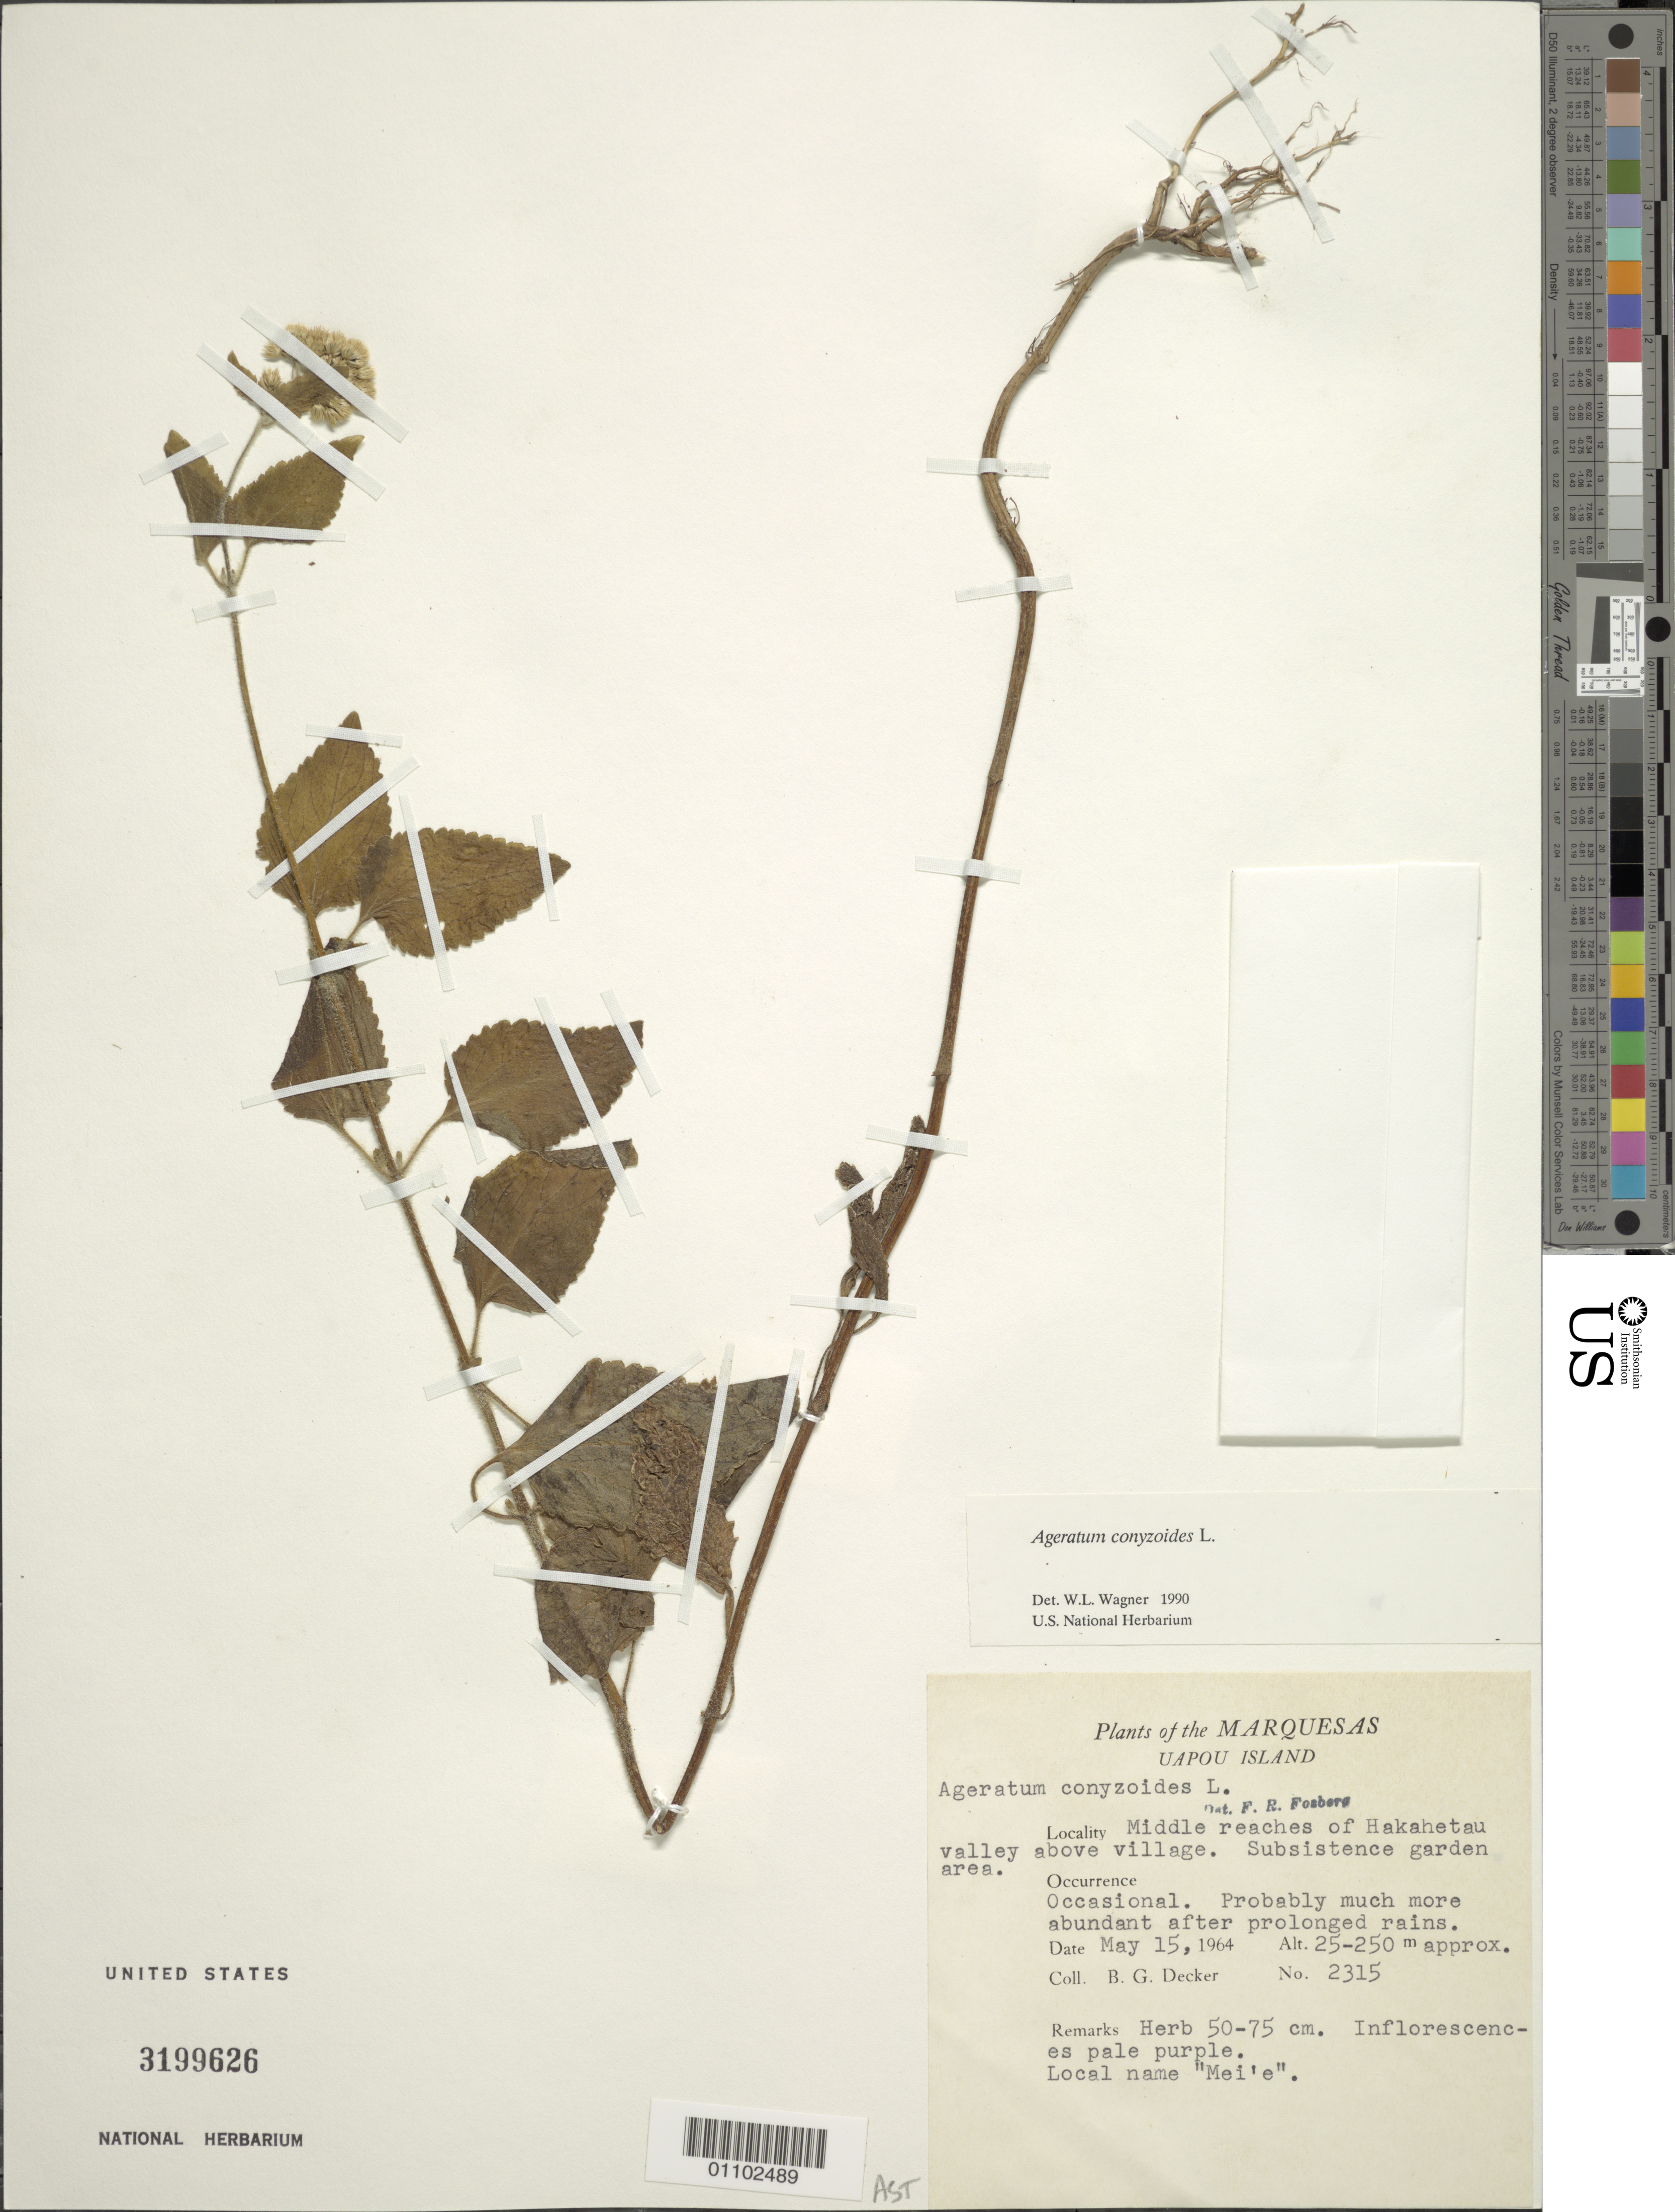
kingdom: Plantae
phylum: Tracheophyta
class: Magnoliopsida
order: Asterales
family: Asteraceae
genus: Ageratum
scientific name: Ageratum conyzoides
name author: L.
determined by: Wagner, W. L., (BOT), Smithsonian Institution - National Museum of Natural History (UNITED STATES)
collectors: B. G. Decker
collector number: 2315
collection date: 1964-05-15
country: French Polynesia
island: Ua Pou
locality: middle reaches of Hakahetau Valley above village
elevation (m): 25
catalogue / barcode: US 3199626